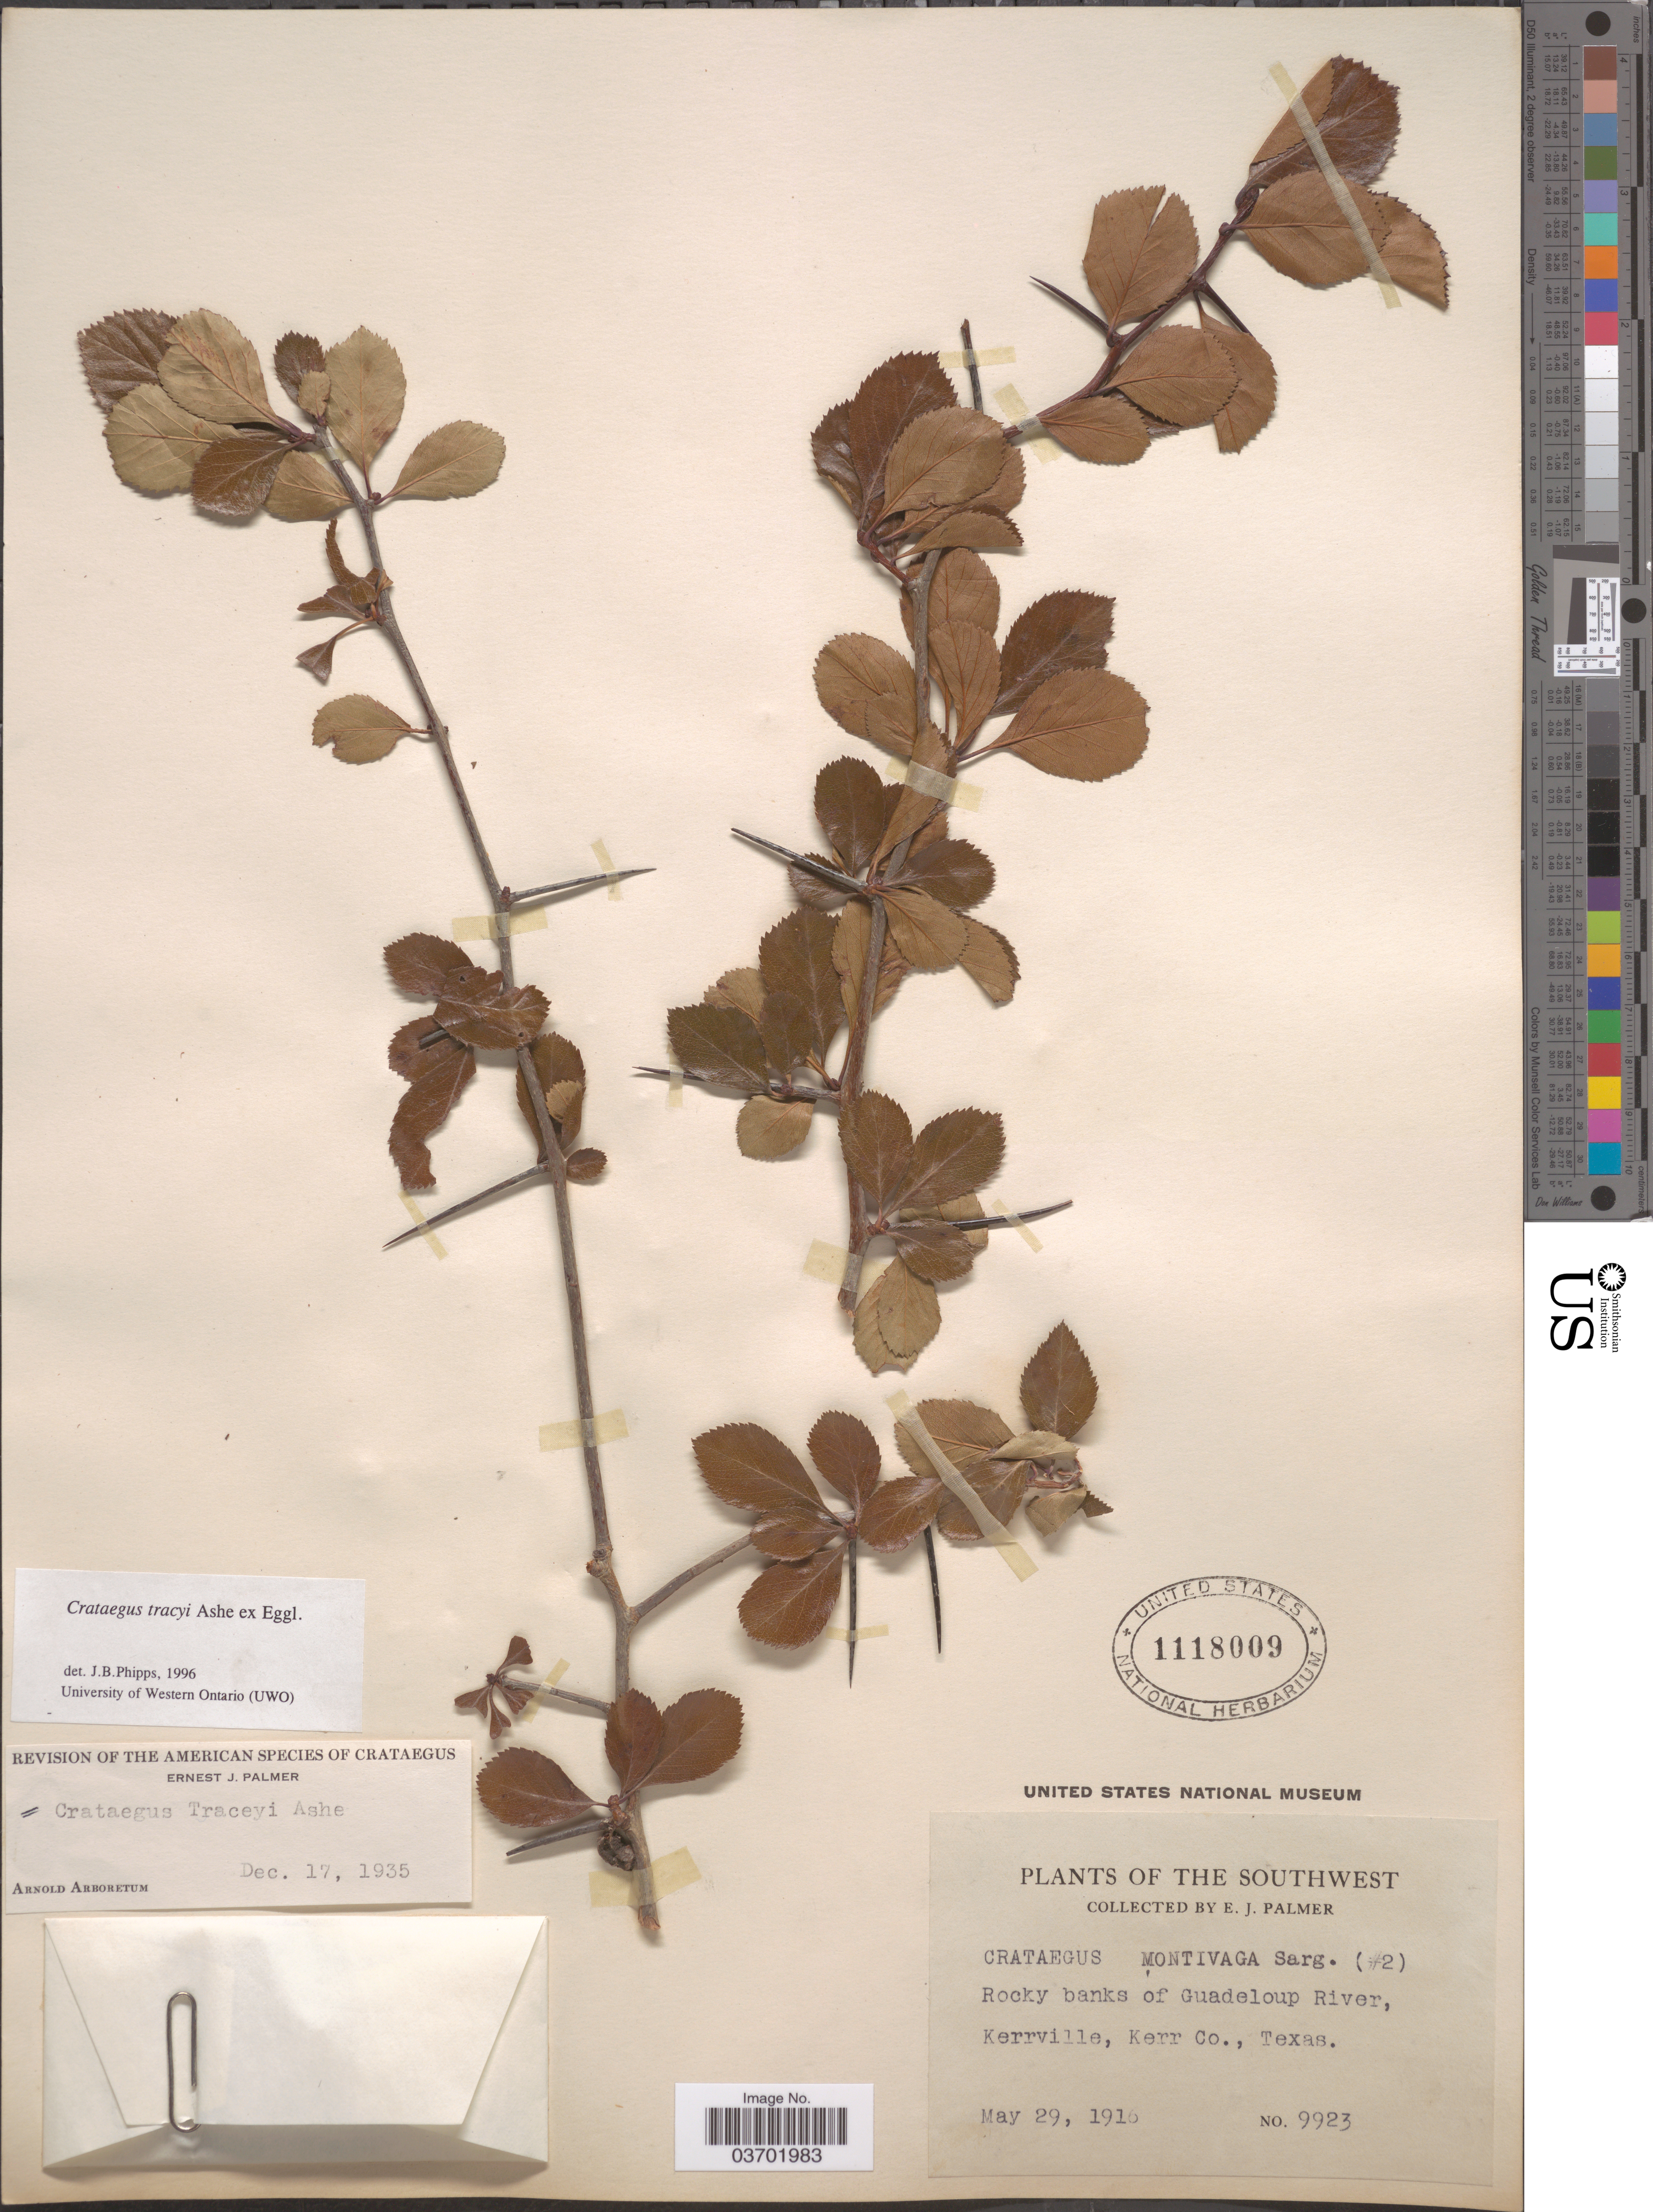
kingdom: Plantae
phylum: Tracheophyta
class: Magnoliopsida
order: Rosales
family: Rosaceae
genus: Crataegus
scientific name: Crataegus tracyi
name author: Ashe ex Eggl.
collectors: E. J. Palmer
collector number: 9923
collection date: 1916-05-29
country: United States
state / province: Texas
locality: Southwest. Rocky banks of Guadeloup River, Kerrville, Kerr Co.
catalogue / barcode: US 1118009